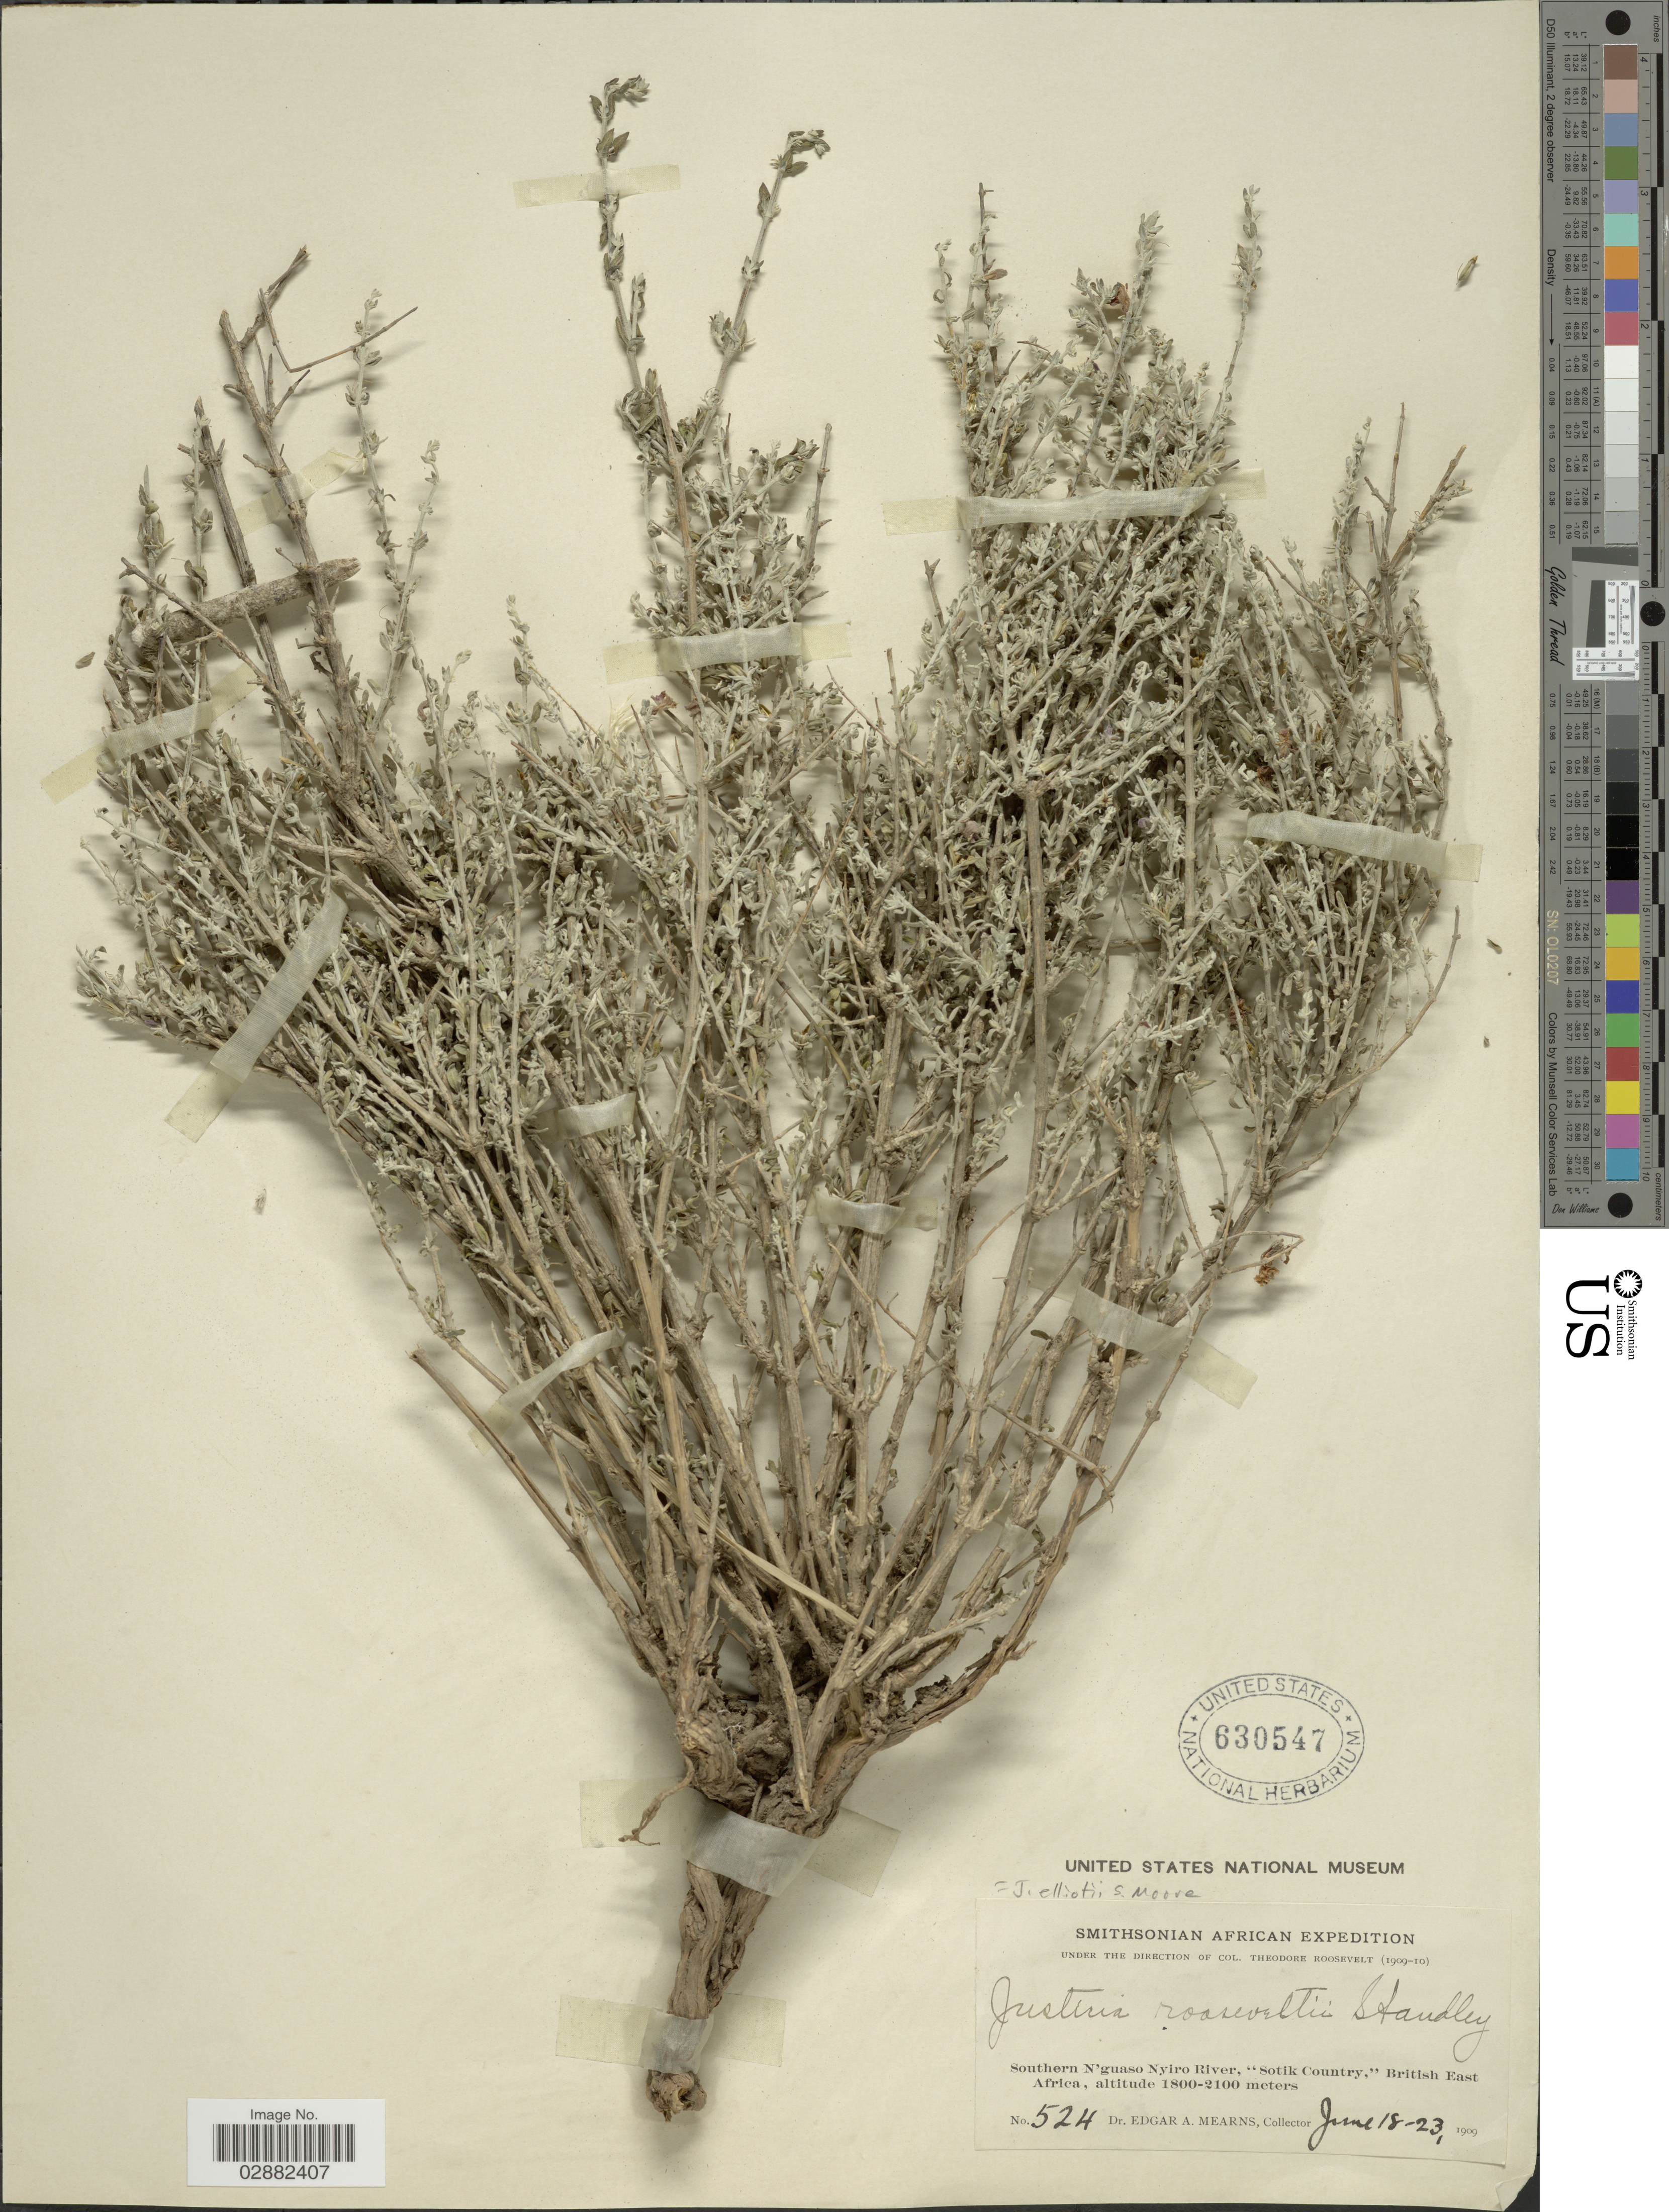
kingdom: Plantae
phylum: Tracheophyta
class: Magnoliopsida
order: Lamiales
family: Acanthaceae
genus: Justicia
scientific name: Justicia elliotii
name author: S. Moore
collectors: E. A. Mearns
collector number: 524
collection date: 1909-06-18/1909-06-23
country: Kenya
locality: Southern N'guaso Nyiro River, "Sotik Country," British East Africa.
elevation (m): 1800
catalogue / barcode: US 630547